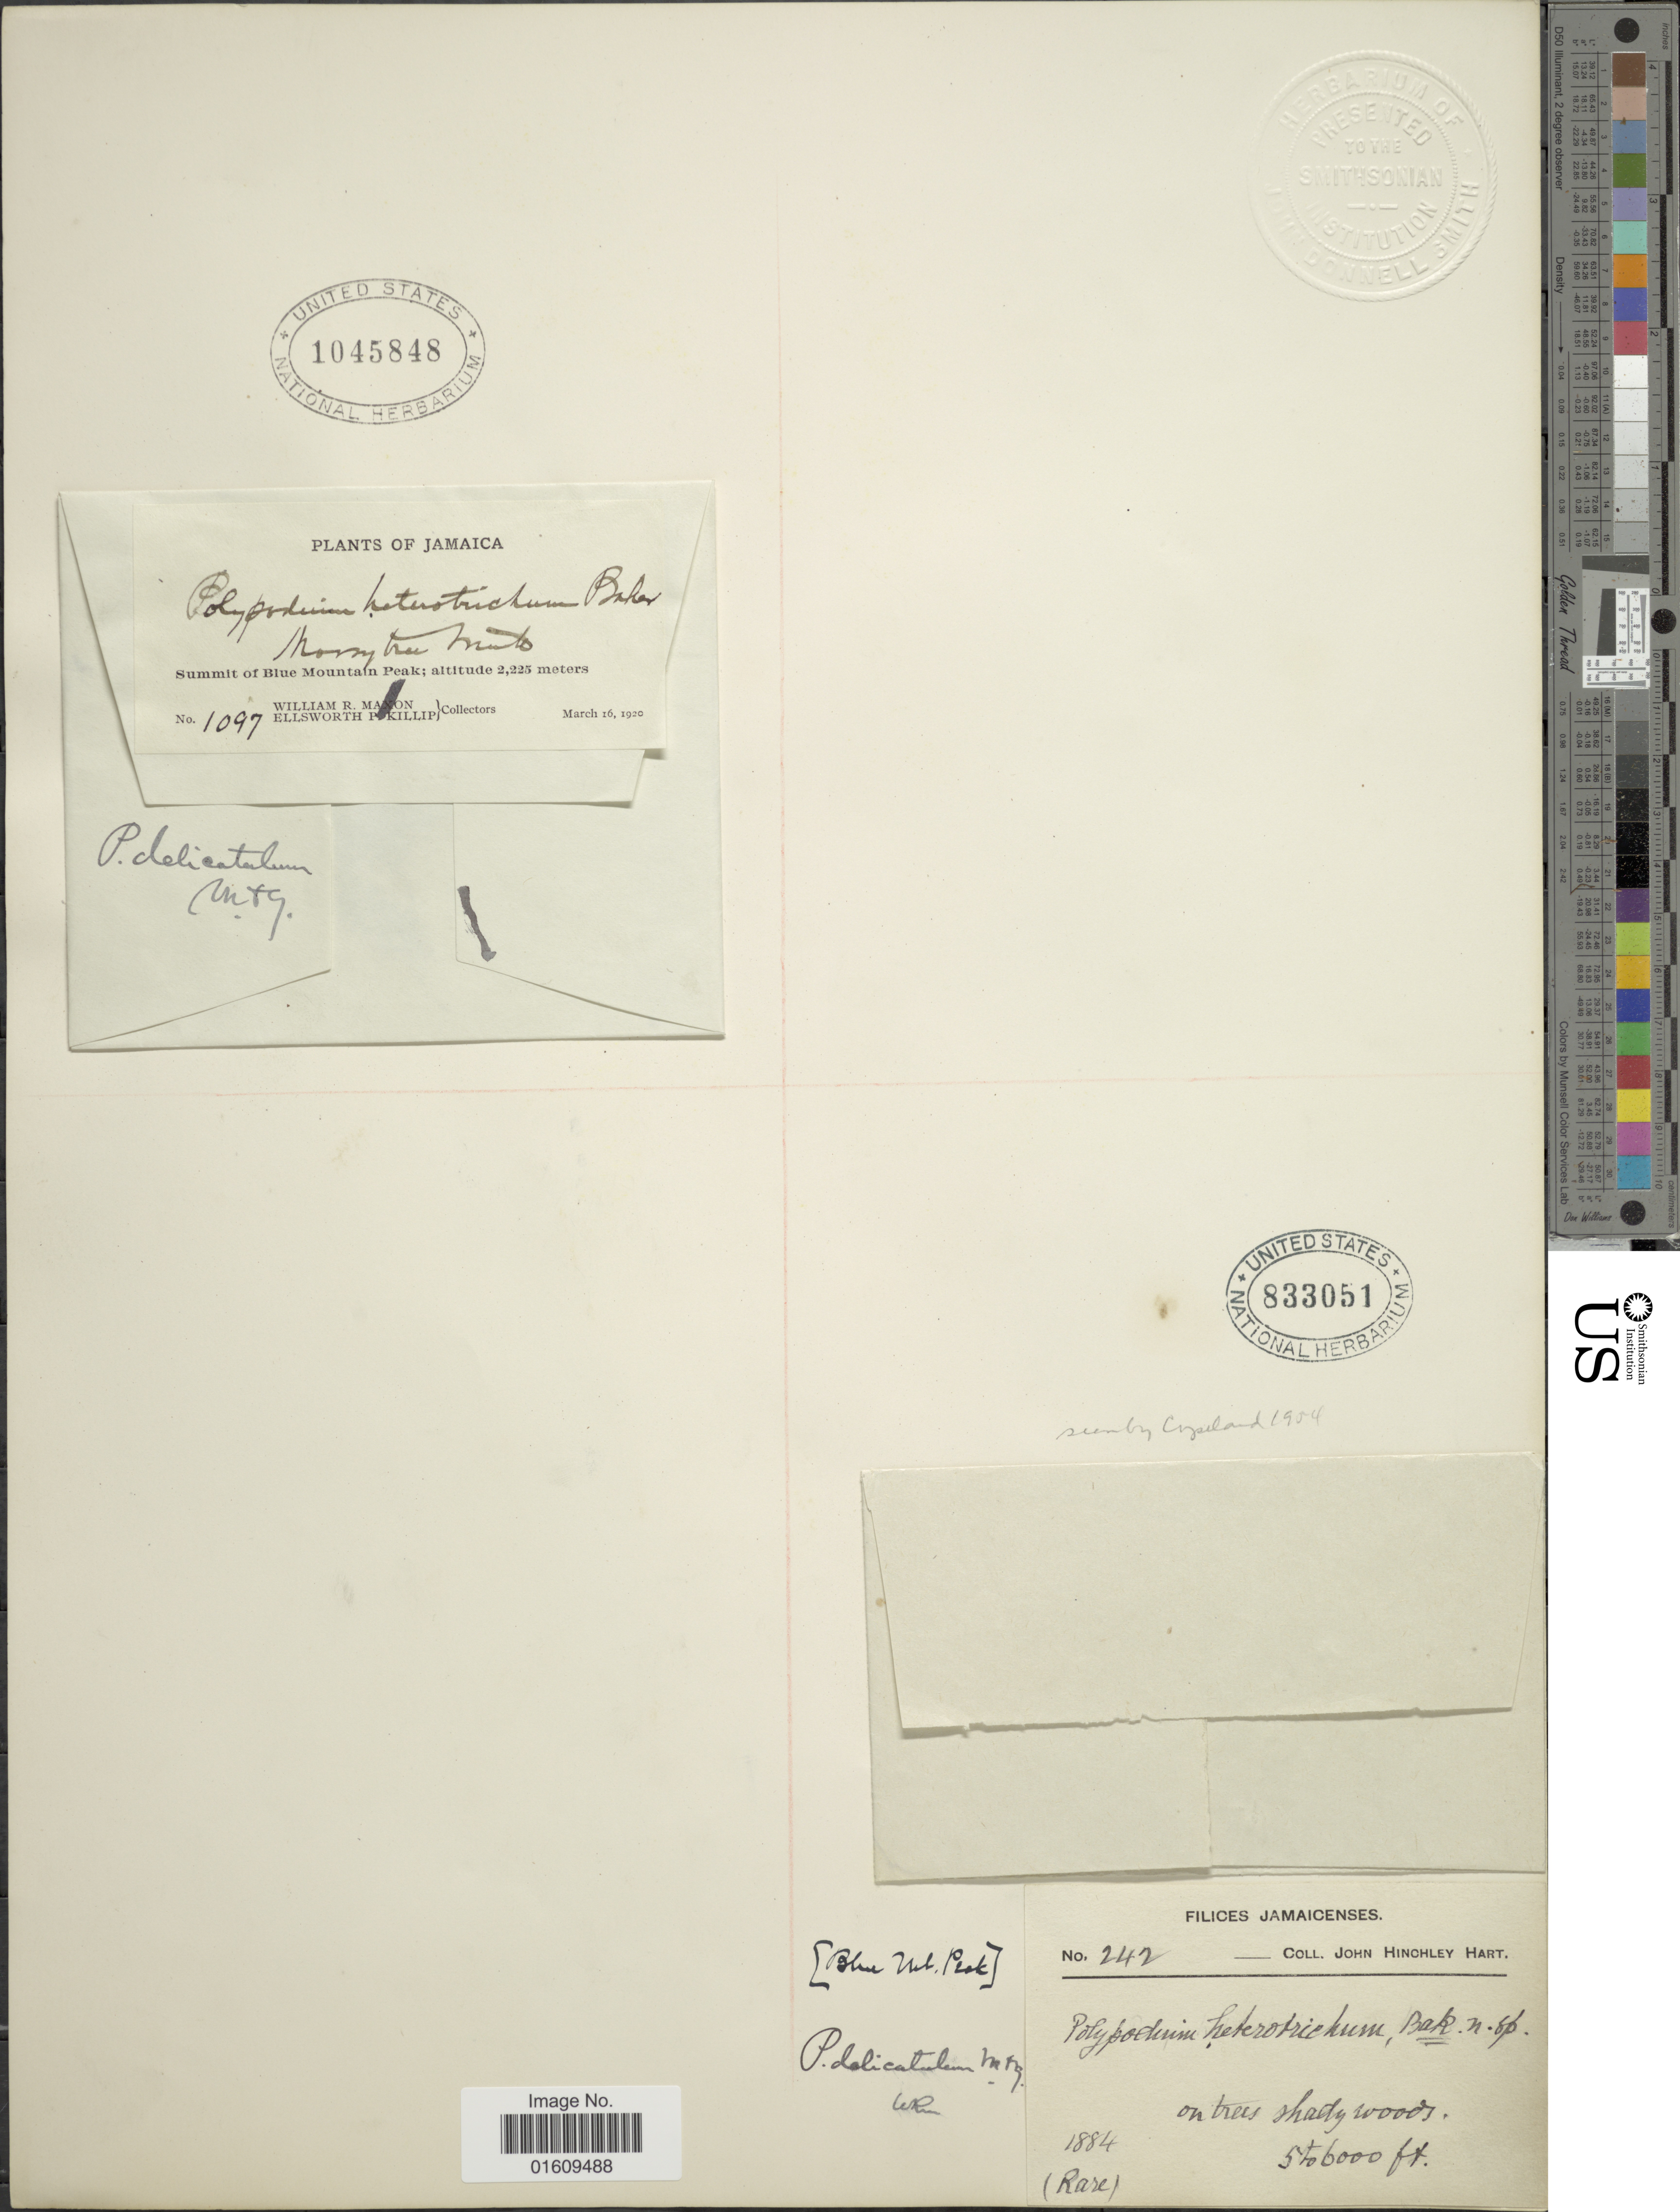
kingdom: Plantae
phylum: Tracheophyta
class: Polypodiopsida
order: Polypodiales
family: Polypodiaceae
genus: Galactodenia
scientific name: Galactodenia delicatula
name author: (Mart. & Galeotti) Sundue & Labiak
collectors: W. R. Maxon & E. P. Killip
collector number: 1097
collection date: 1920-03-16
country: Jamaica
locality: Summit of Blue Mountain Peak.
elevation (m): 2225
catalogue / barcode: US 1045848